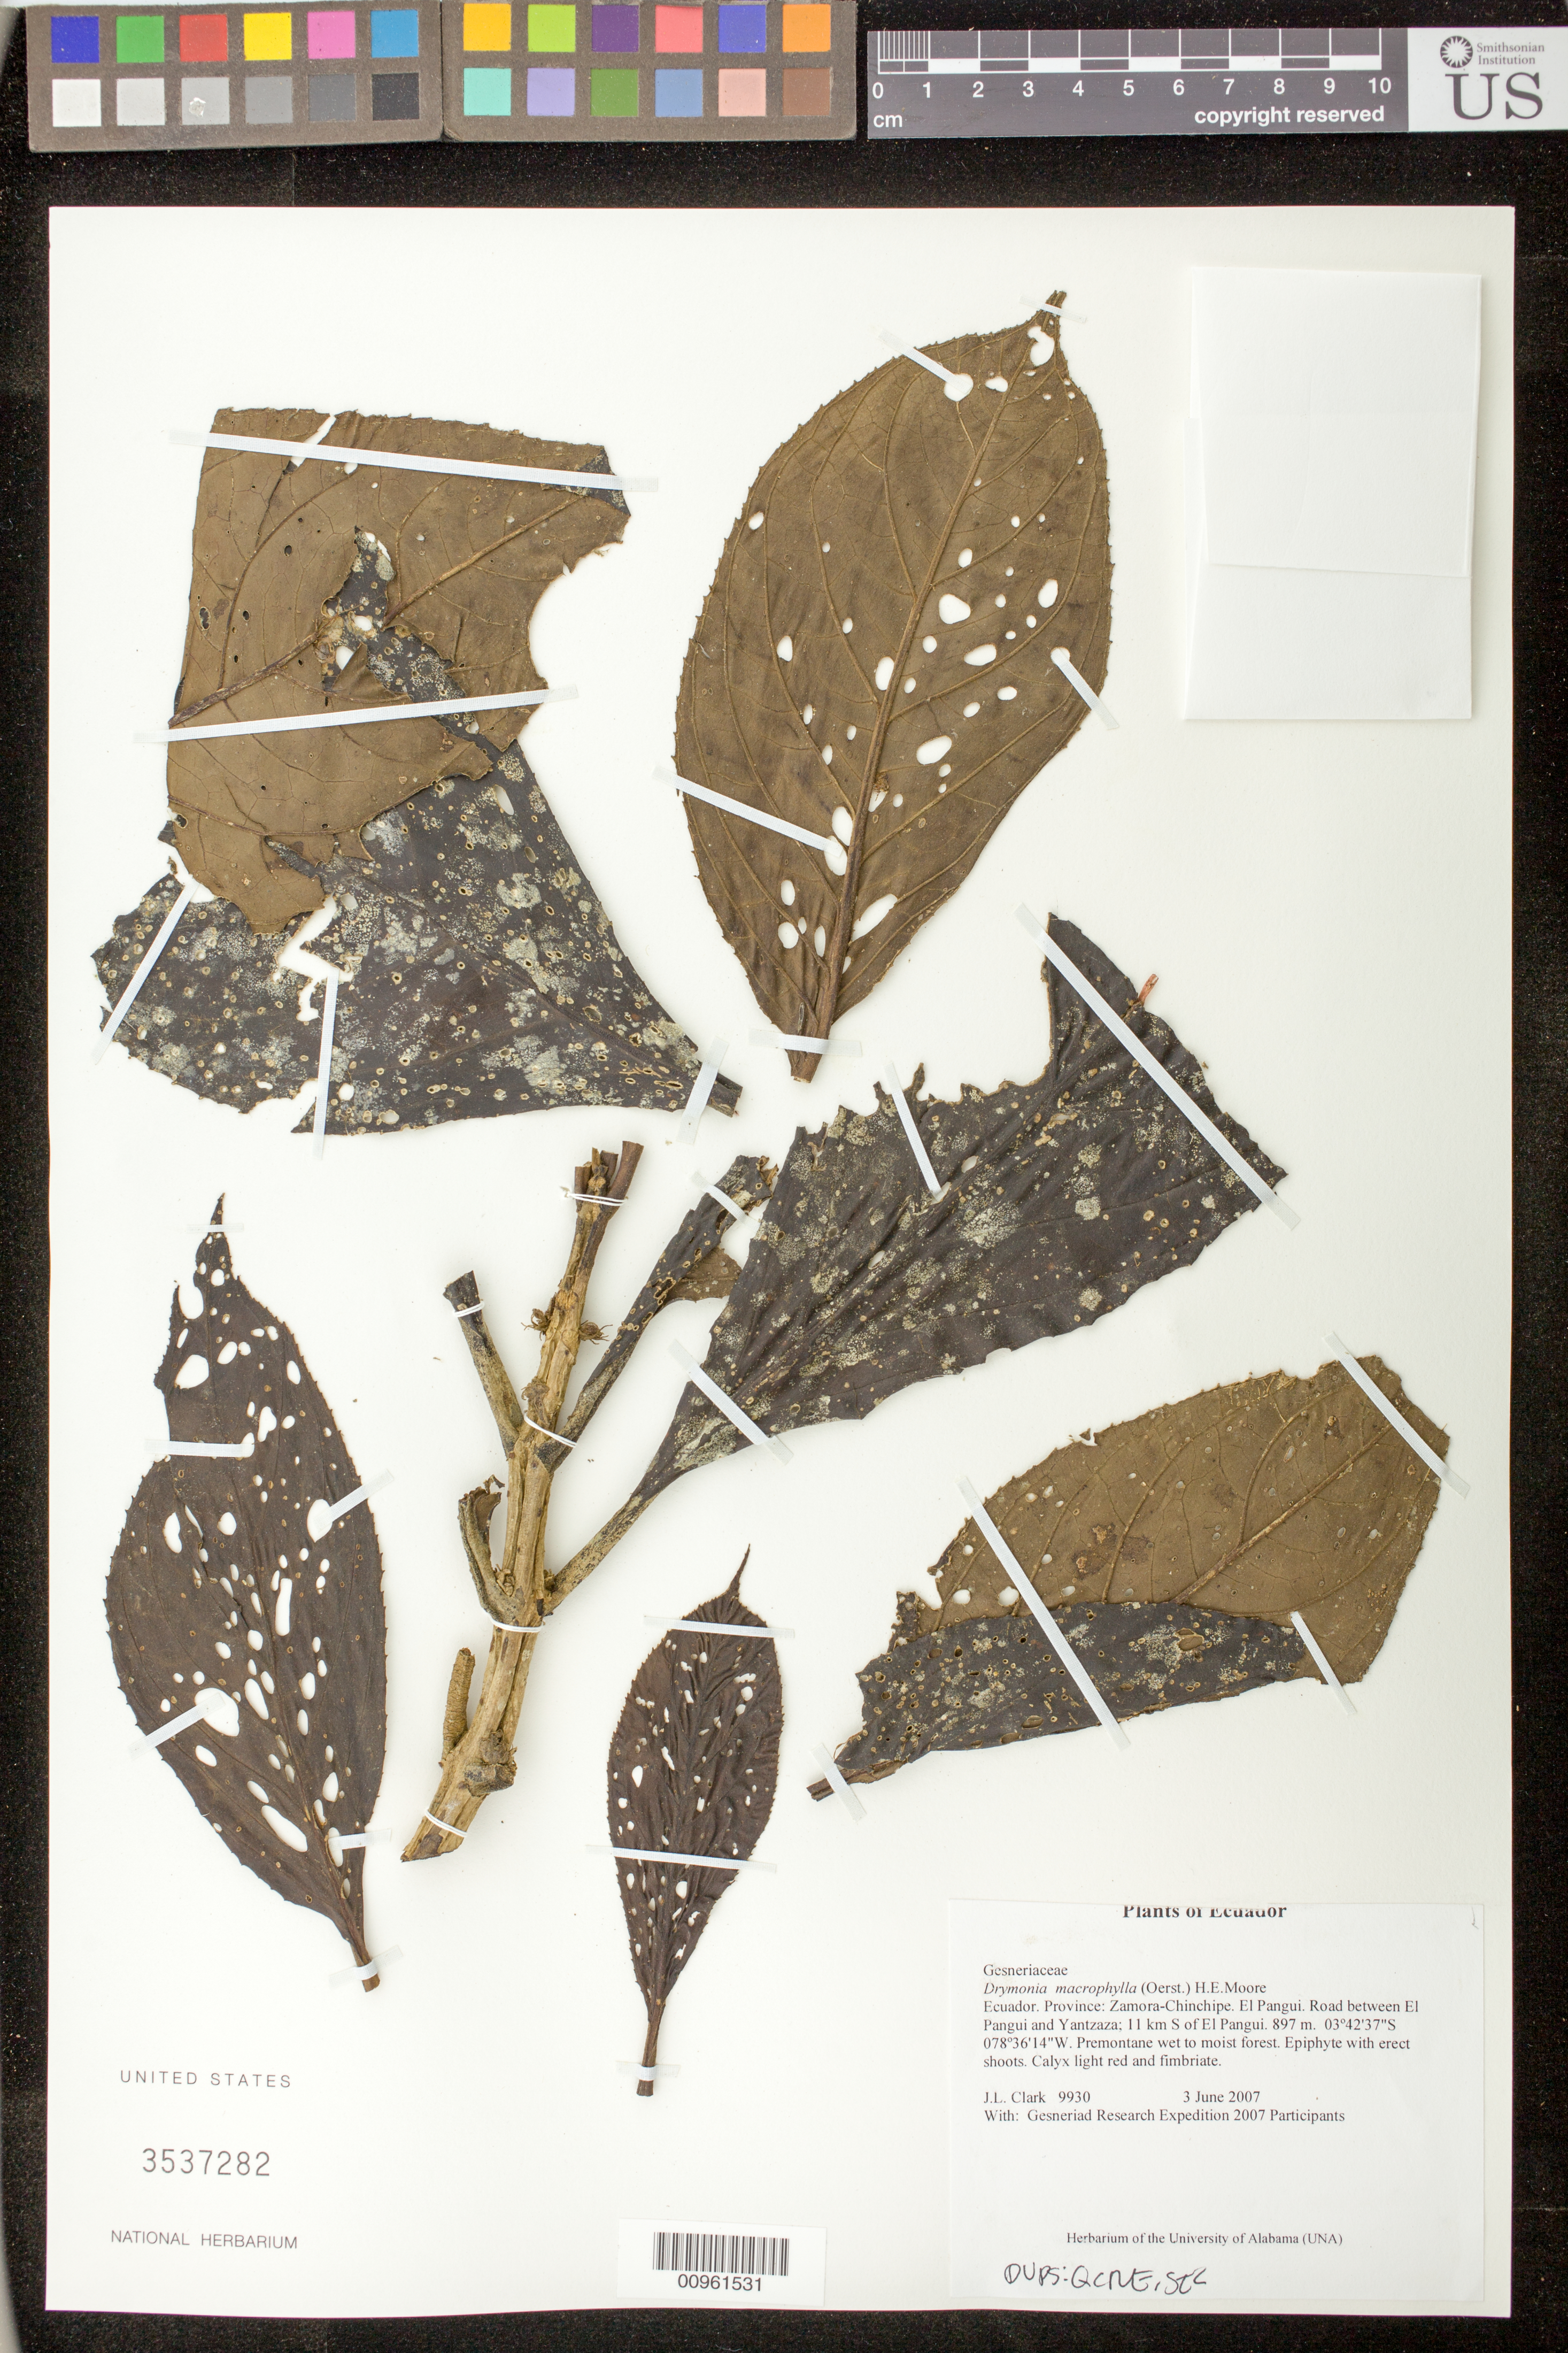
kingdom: Plantae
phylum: Tracheophyta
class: Magnoliopsida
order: Lamiales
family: Gesneriaceae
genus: Drymonia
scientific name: Drymonia macrophylla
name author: (Oerst.) H.E. Moore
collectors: J. L. Clark & Gesneriad Research Expedition 2007 Participants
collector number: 9930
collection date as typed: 03 Jun 2007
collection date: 2007-06-03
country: Ecuador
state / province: Zamora-Chinchipe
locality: El Pangui. Road between El Pangui and Yantzaza; 11 km S of El Pangui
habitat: Premontane wet to moist forest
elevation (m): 897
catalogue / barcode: US 3537282